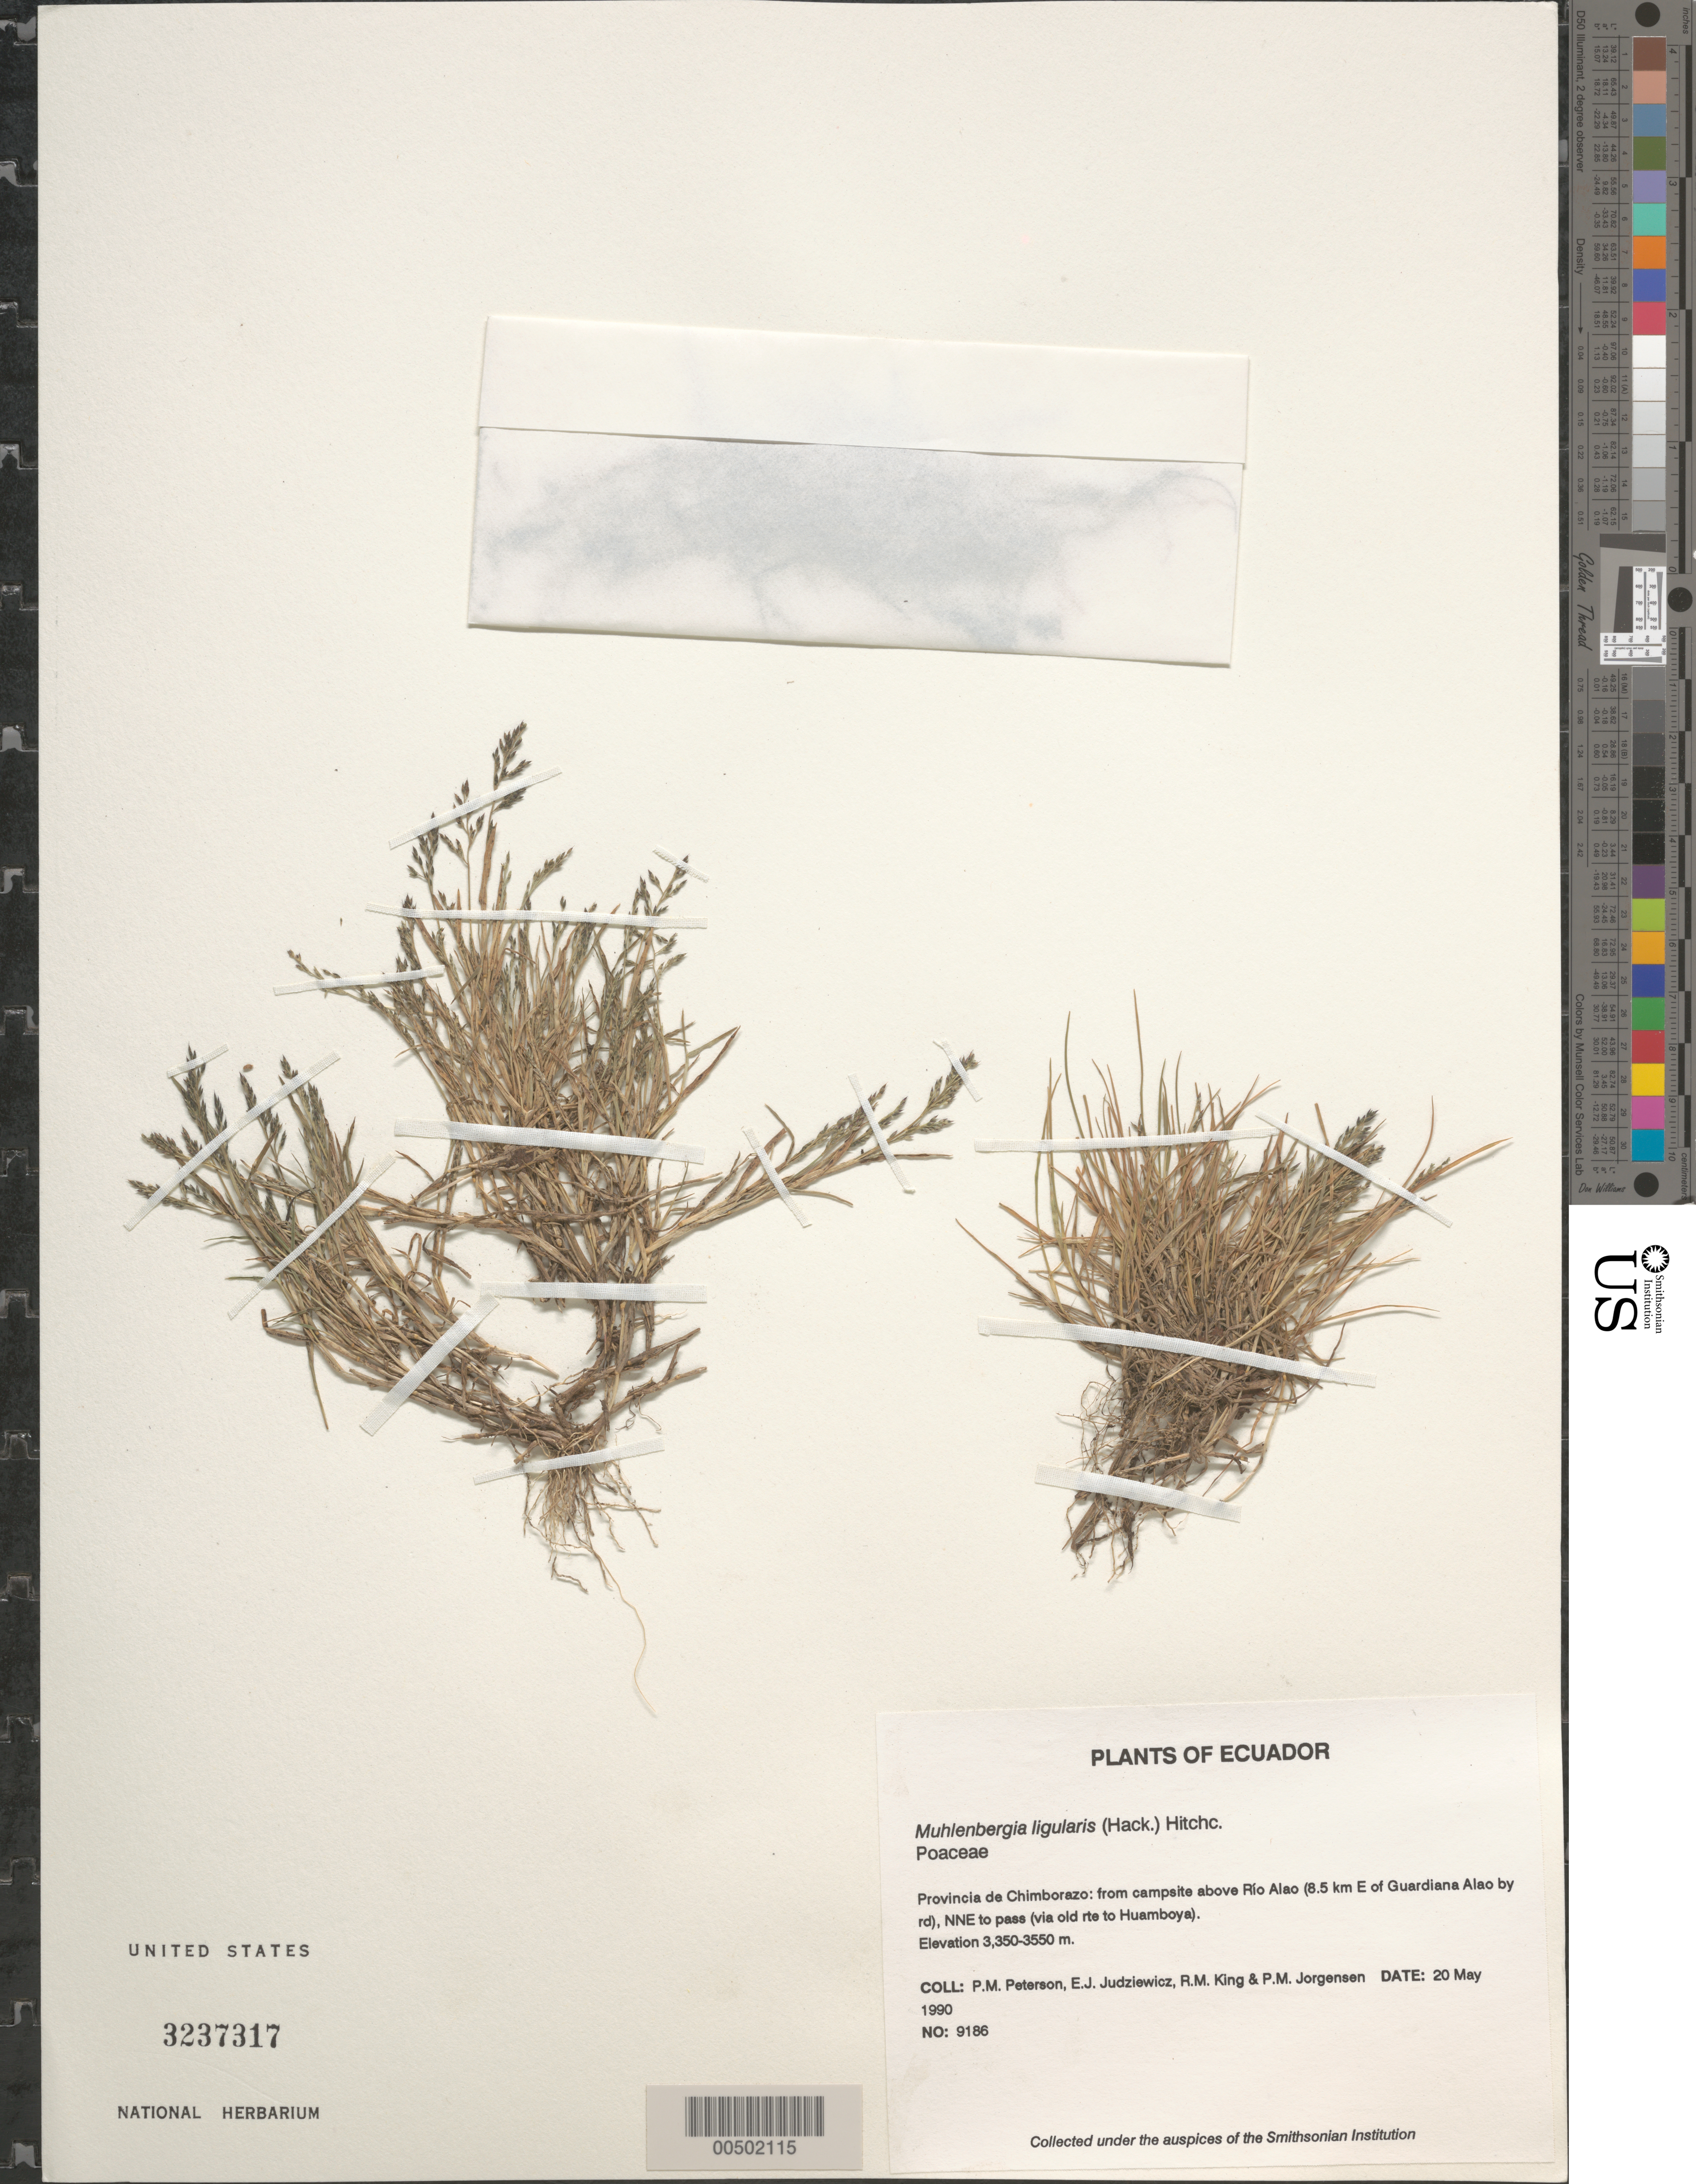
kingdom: Plantae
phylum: Tracheophyta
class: Liliopsida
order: Poales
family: Poaceae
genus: Muhlenbergia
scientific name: Muhlenbergia ligularis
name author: (Hack.) Hitchc.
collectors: P. M. Peterson, E. J. Judziewicz, R. M. King & P. M. Jørgensen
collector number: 09186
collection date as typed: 20 May 1990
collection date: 1990-05-20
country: Ecuador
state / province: Chimborazo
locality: Campsite above Río Alao (8.5 km E of Guardiana Alao by rd), NNEto Pass (via old rte to Huamboya).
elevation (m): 3350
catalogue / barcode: US 3237317